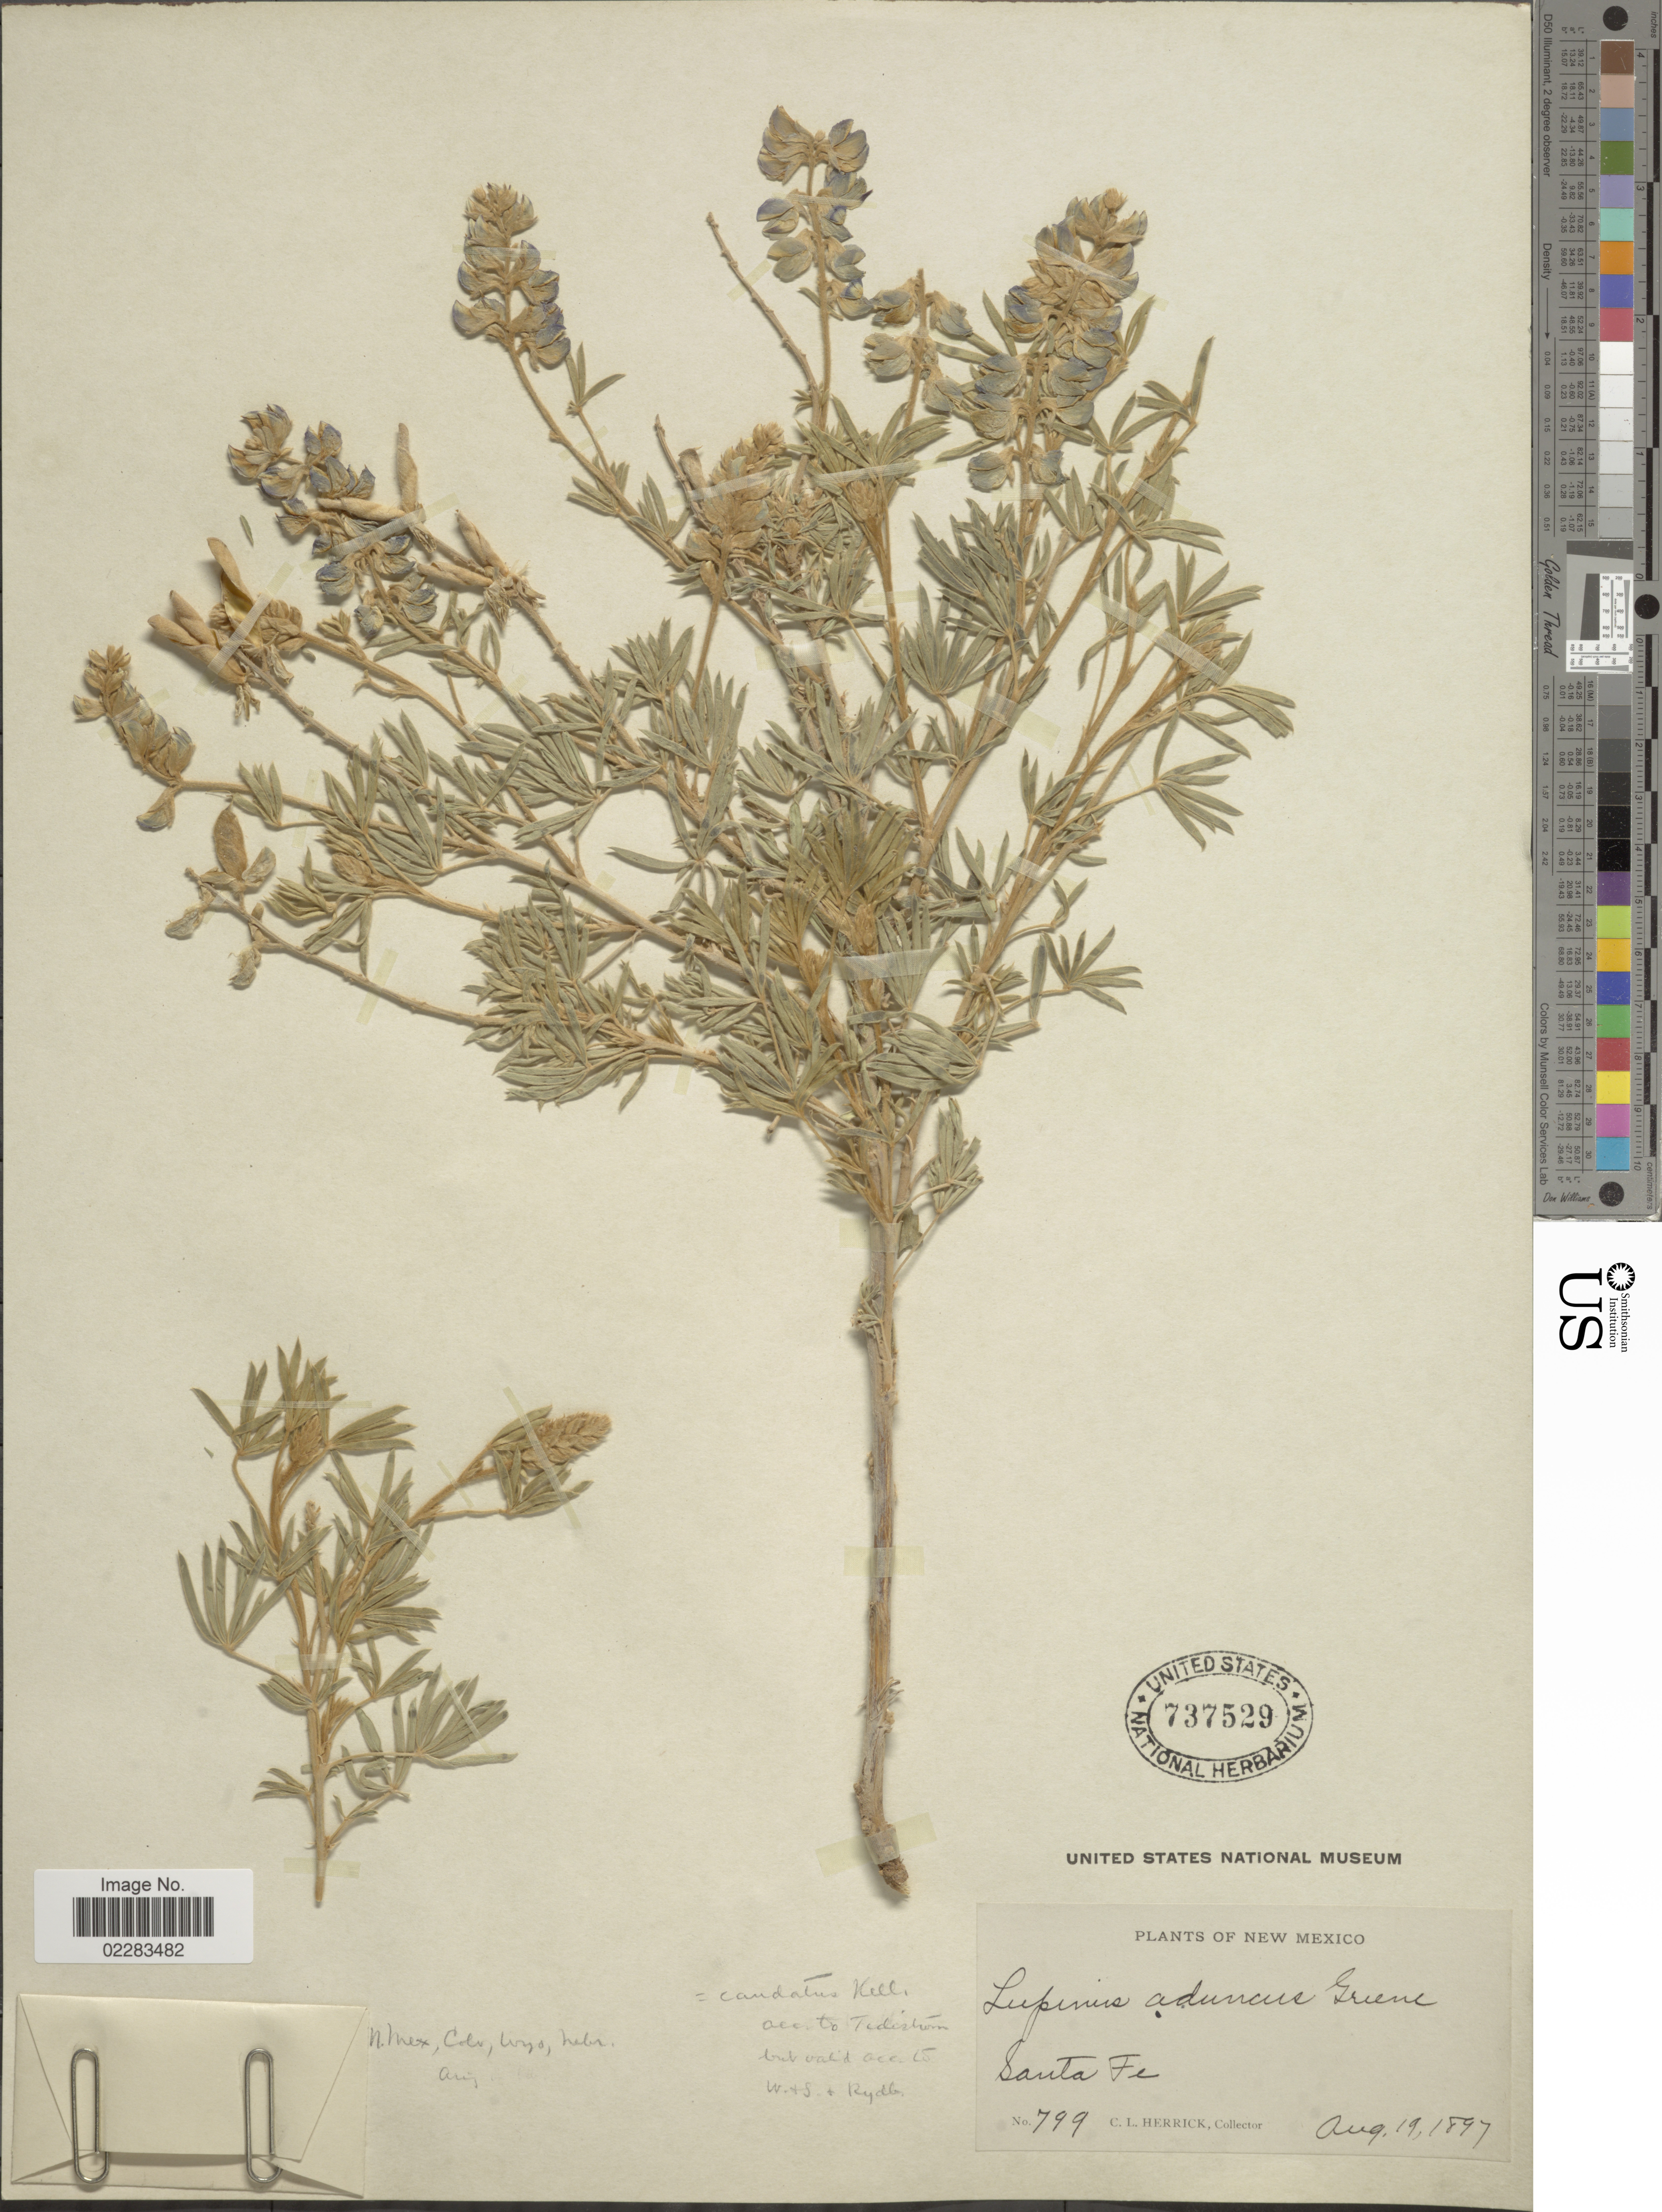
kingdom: Plantae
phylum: Tracheophyta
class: Magnoliopsida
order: Fabales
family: Fabaceae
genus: Lupinus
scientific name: Lupinus aduncus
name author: Greene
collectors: C. Herrick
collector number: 799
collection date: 1897-08-19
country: United States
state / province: New Mexico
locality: Sante Fe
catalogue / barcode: US 737529